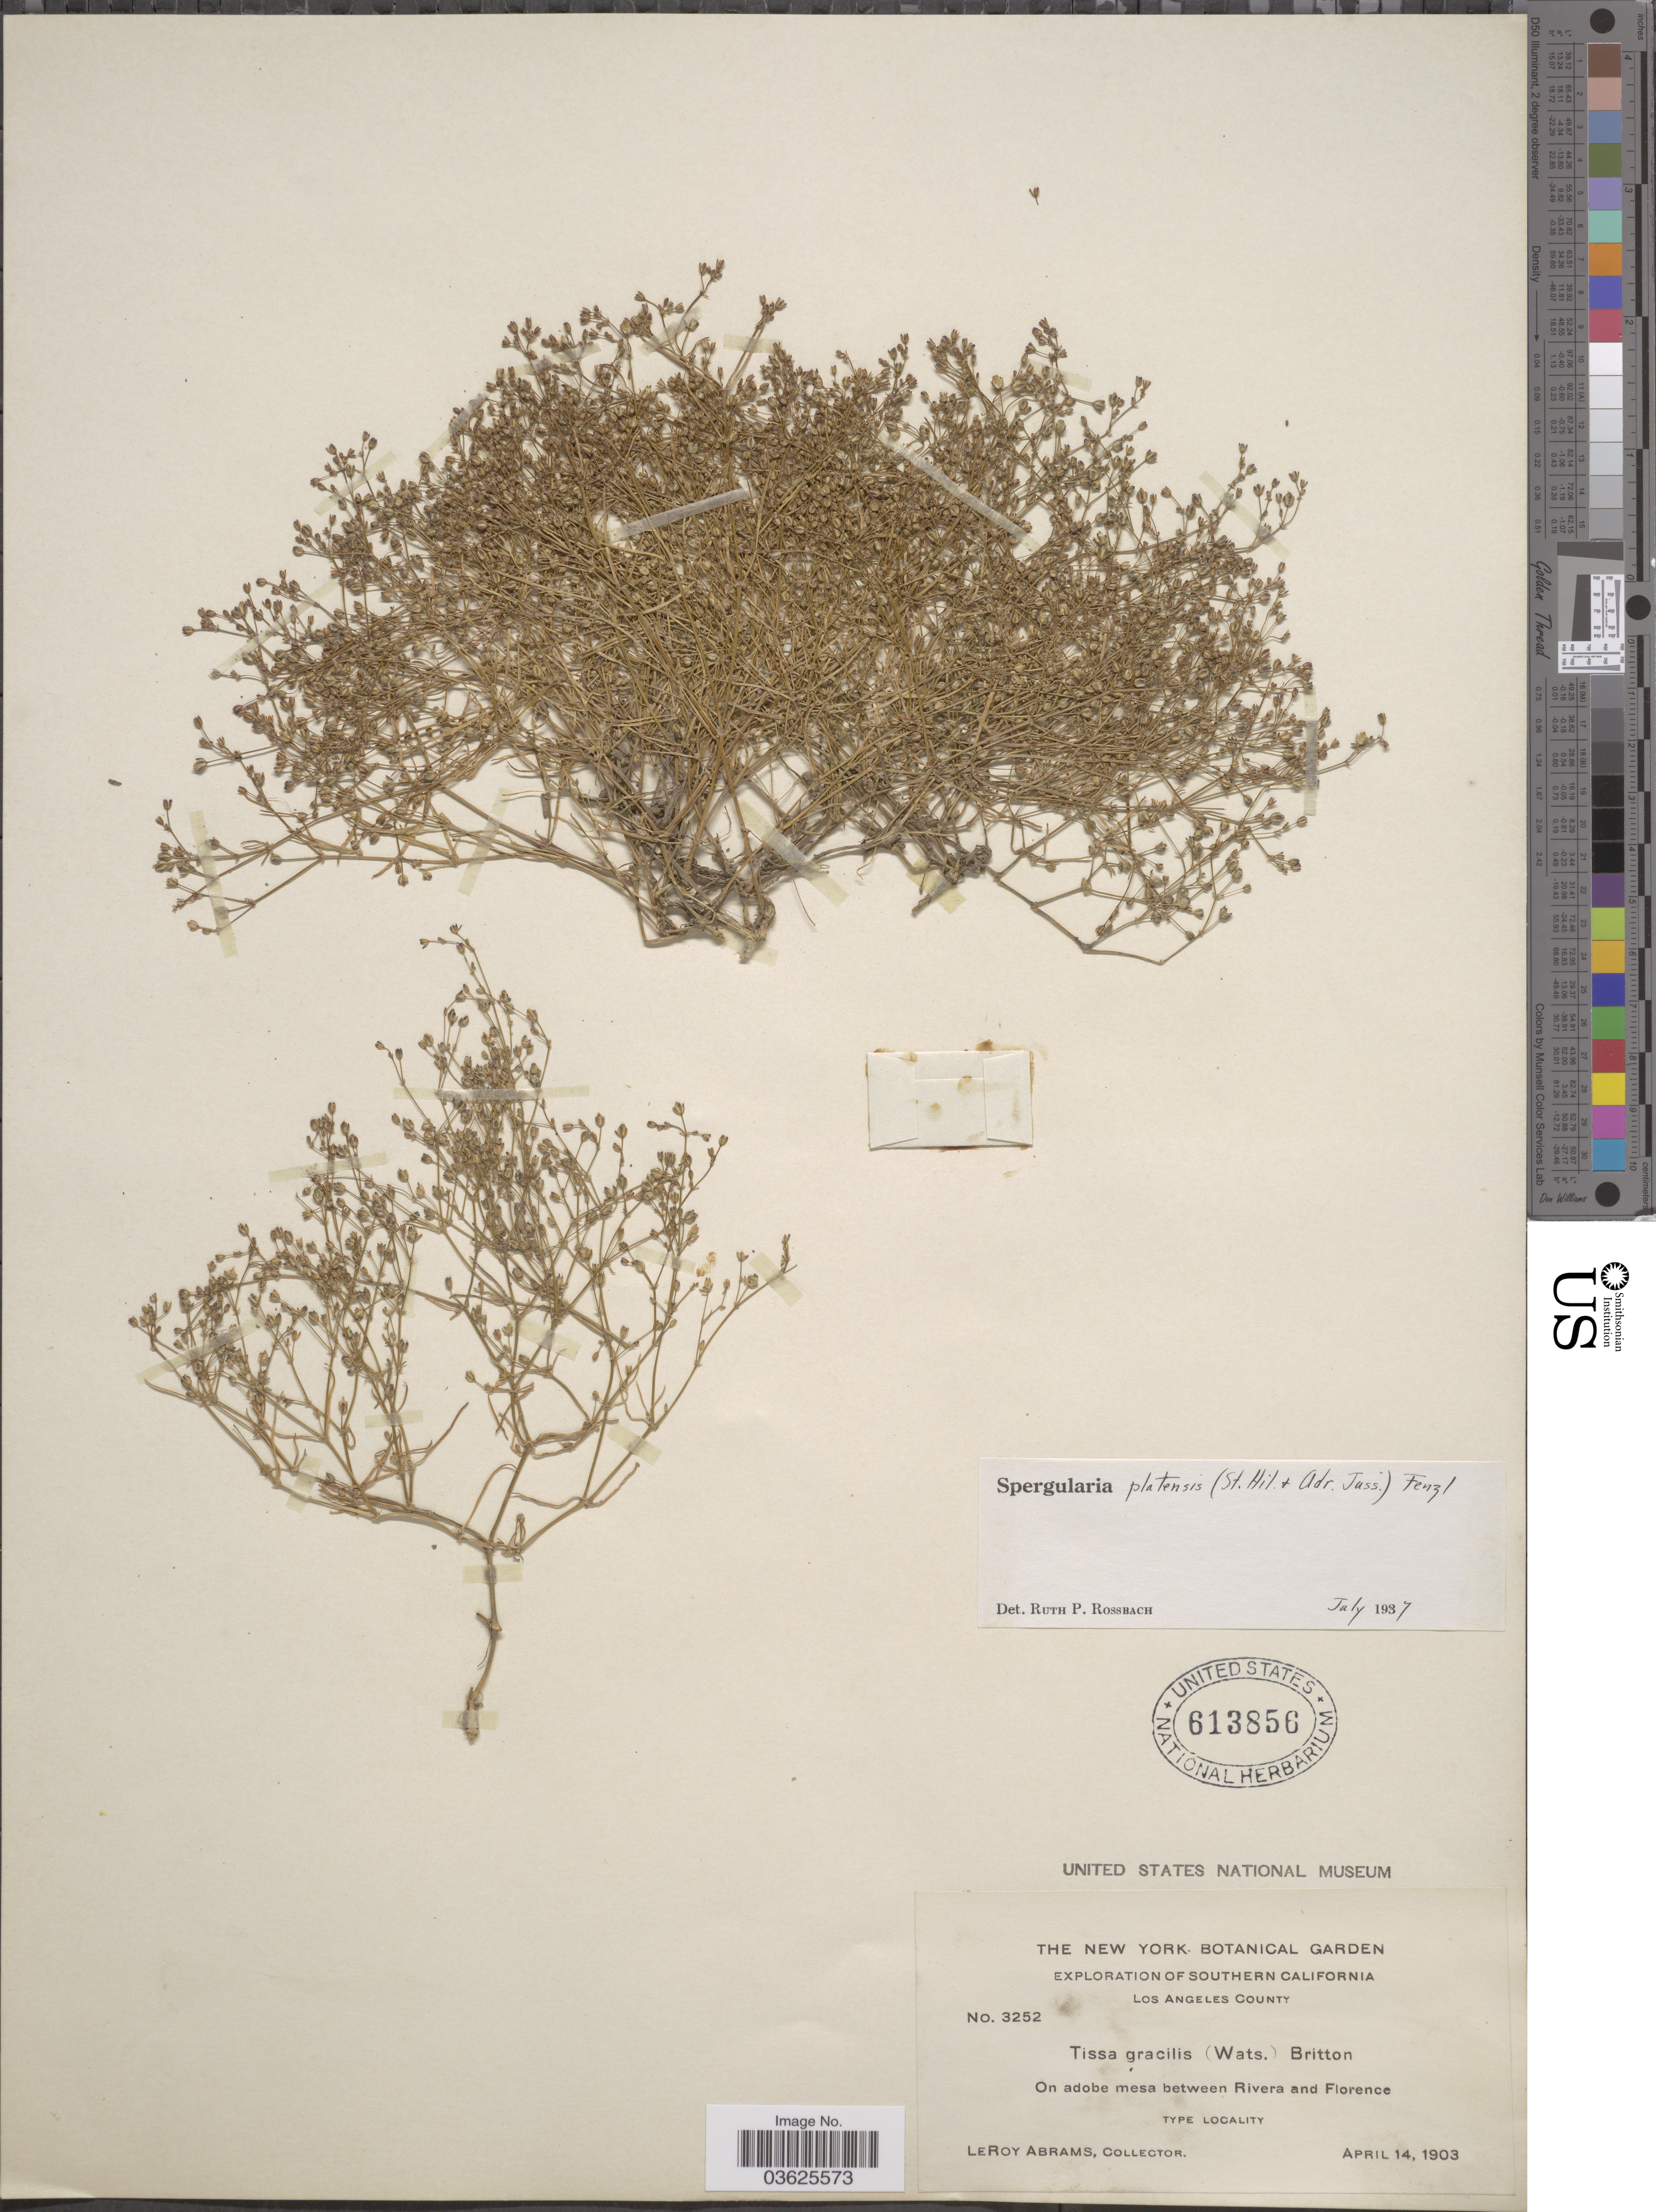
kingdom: Plantae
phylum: Tracheophyta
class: Magnoliopsida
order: Caryophyllales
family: Caryophyllaceae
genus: Spergularia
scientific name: Spergularia platensis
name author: (Cambess.) Fenzl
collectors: L. Abrams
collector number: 3252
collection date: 1903-04-14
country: United States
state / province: California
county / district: Los Angeles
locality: Southern California. Los Angeles County. On adobe mesa between Rivera and Florence.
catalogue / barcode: US 613856